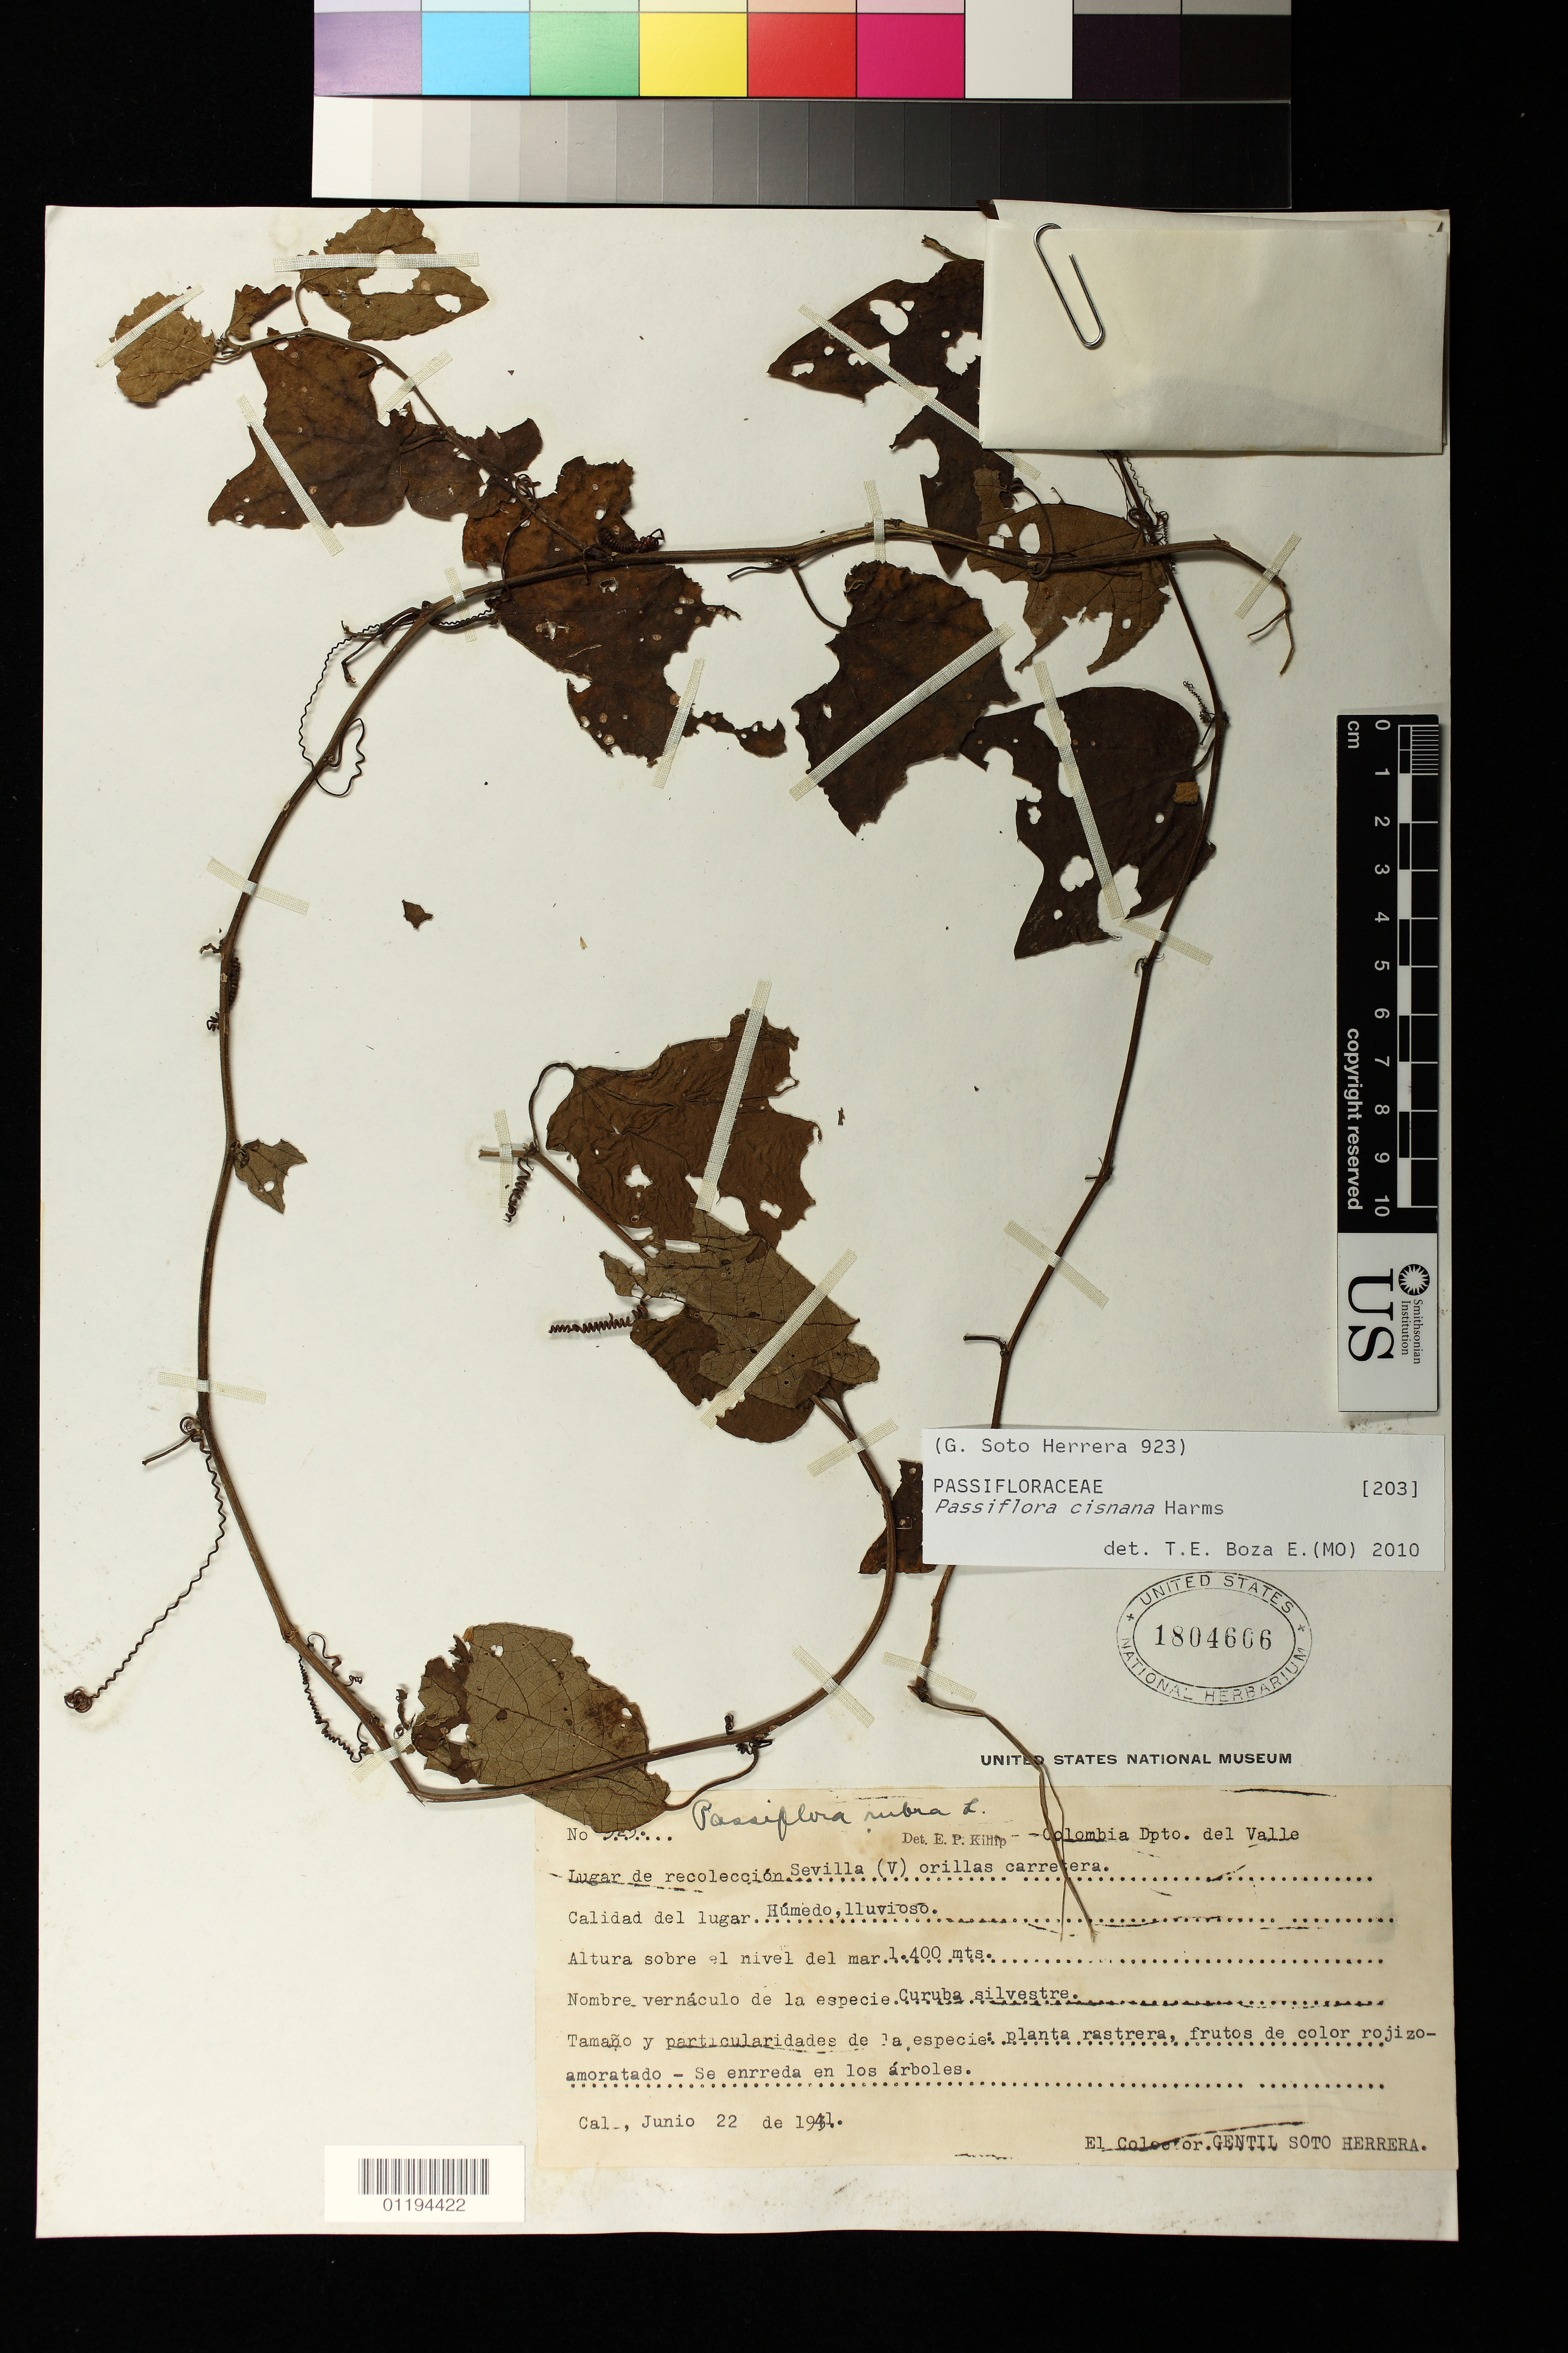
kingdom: Plantae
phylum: Tracheophyta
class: Magnoliopsida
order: Malpighiales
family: Passifloraceae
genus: Passiflora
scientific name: Passiflora cisnana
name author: Harms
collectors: G. Soto Herrera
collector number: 525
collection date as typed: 22 Jun 1941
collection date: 1941-06-22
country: Colombia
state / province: Valle del Cauca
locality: Sevilla (V) orillas carretera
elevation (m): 1400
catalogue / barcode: US 1804606